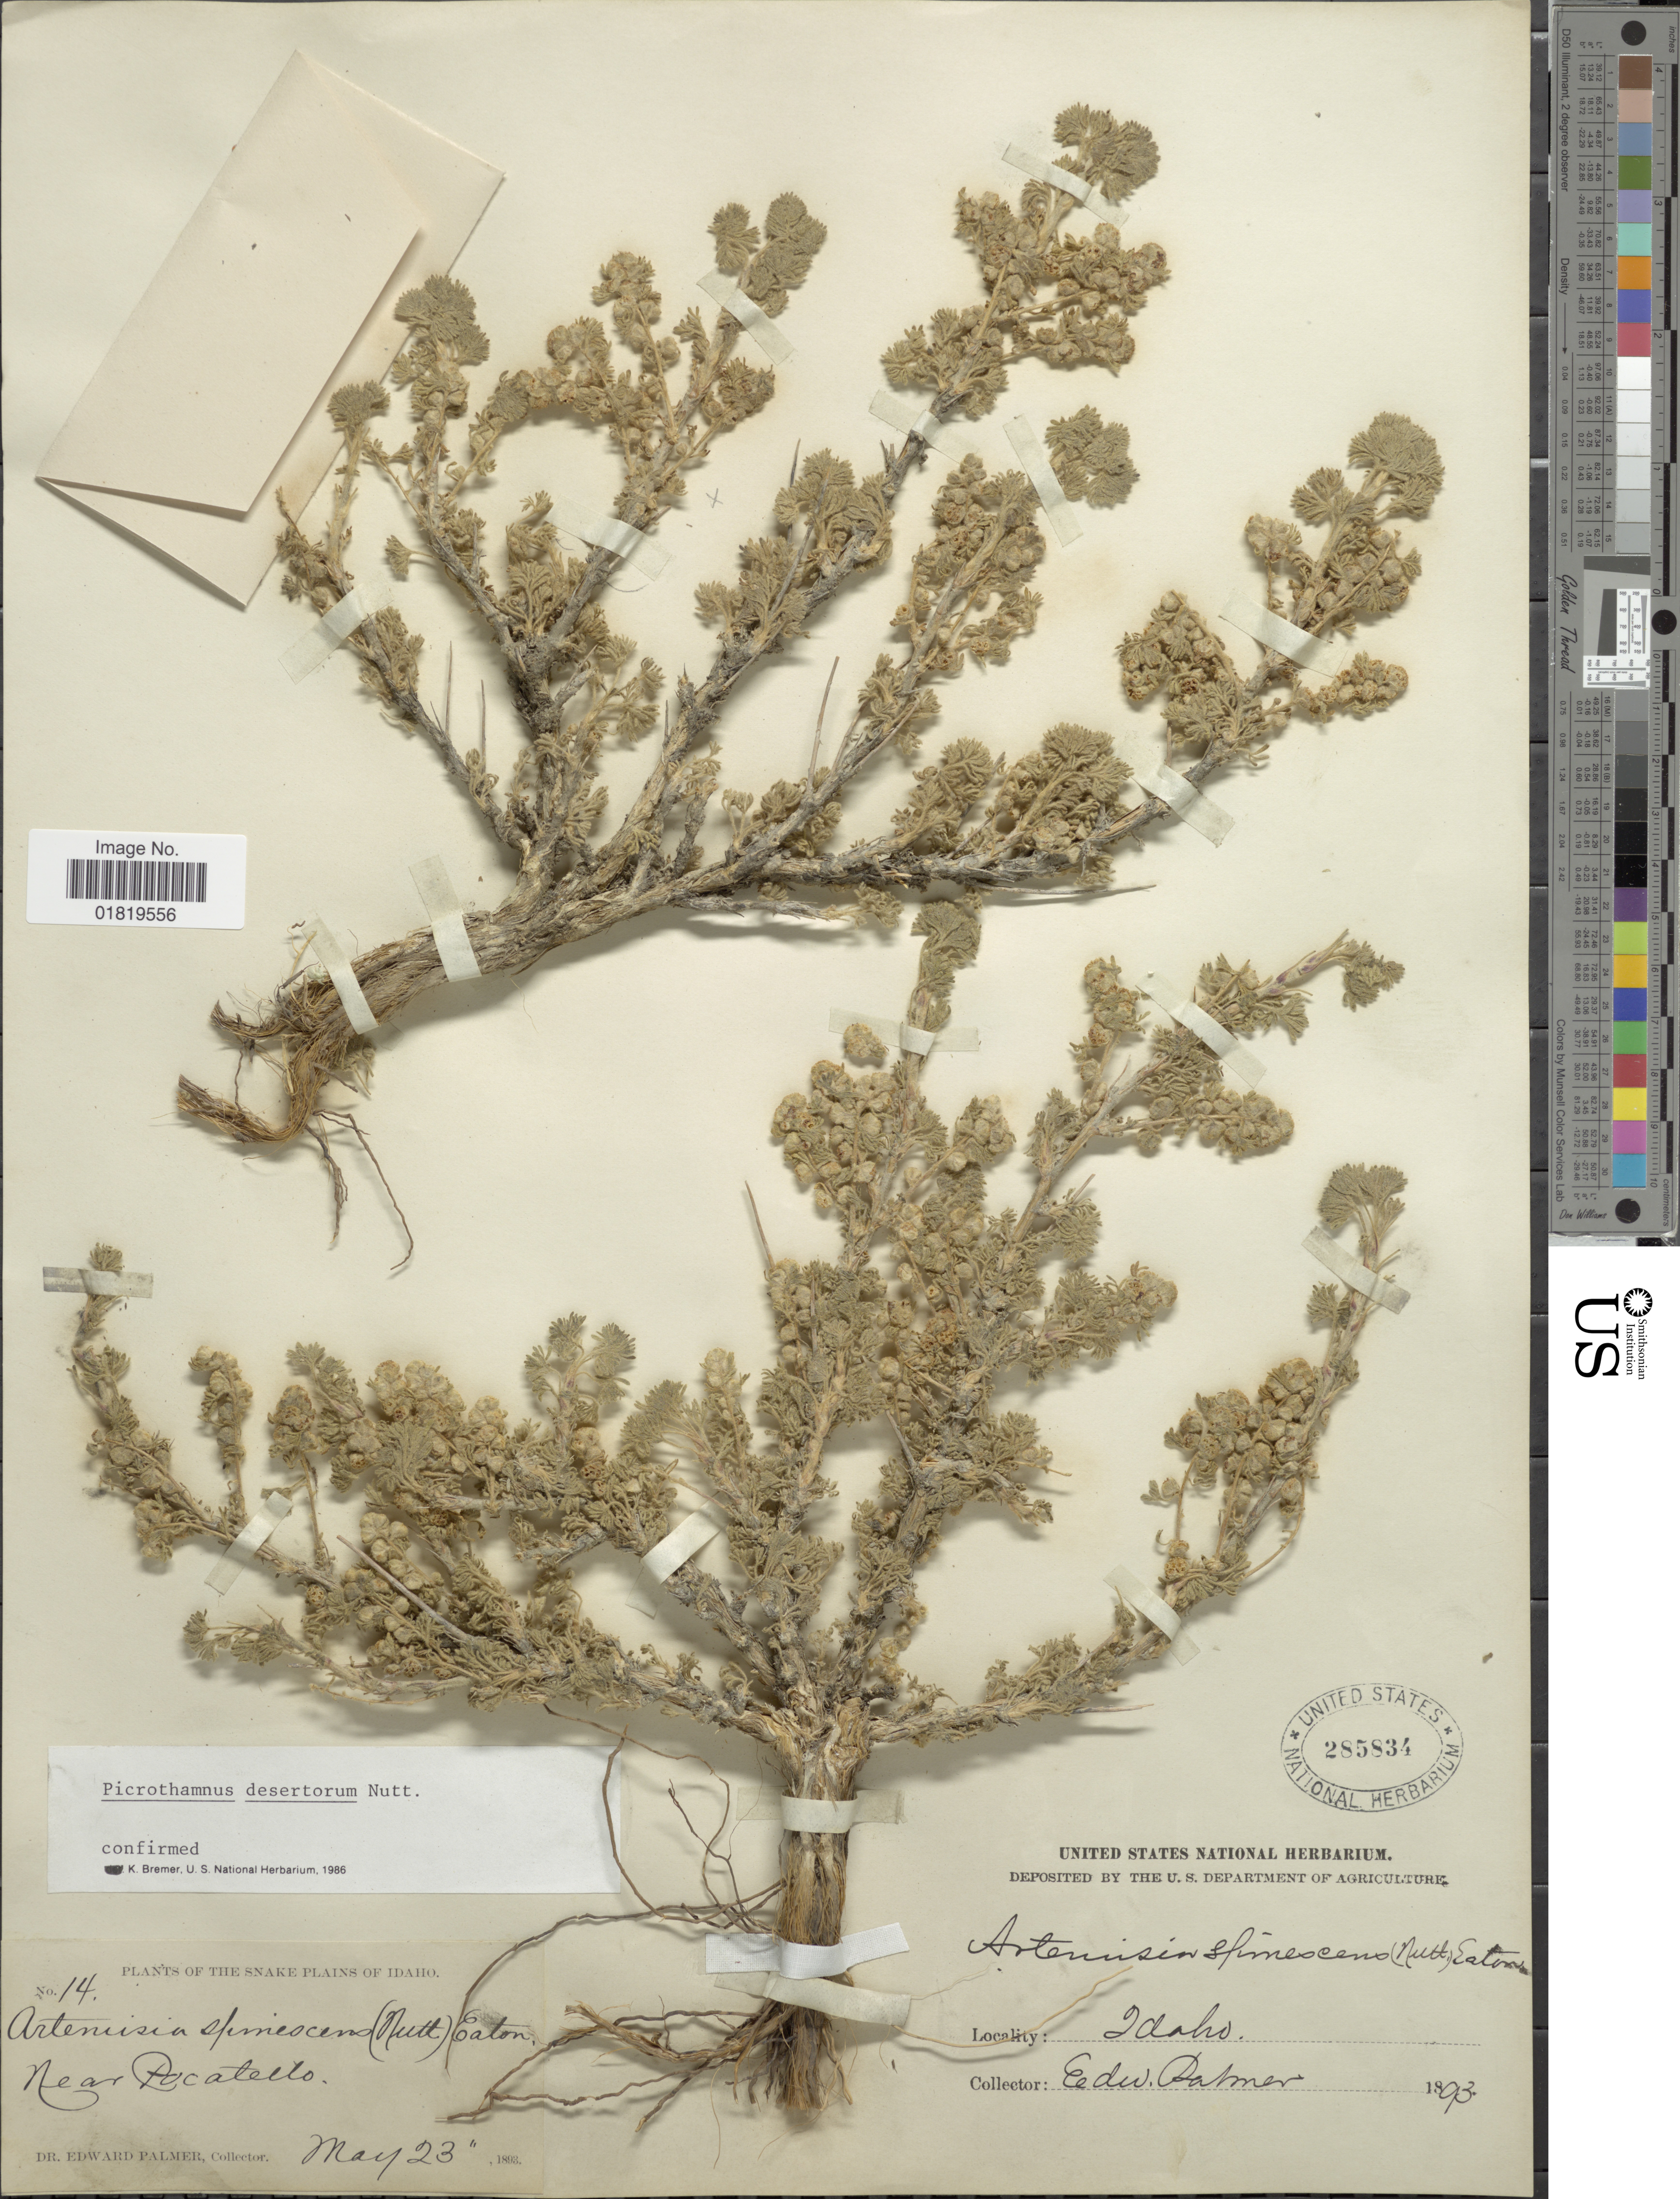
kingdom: Plantae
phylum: Tracheophyta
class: Magnoliopsida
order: Asterales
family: Asteraceae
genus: Picrothamnus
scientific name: Picrothamnus desertorum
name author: Nutt.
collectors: E. Palmer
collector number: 14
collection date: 1893-05-23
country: United States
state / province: Idaho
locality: The snake plains, Near Pocatello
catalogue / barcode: US 285834